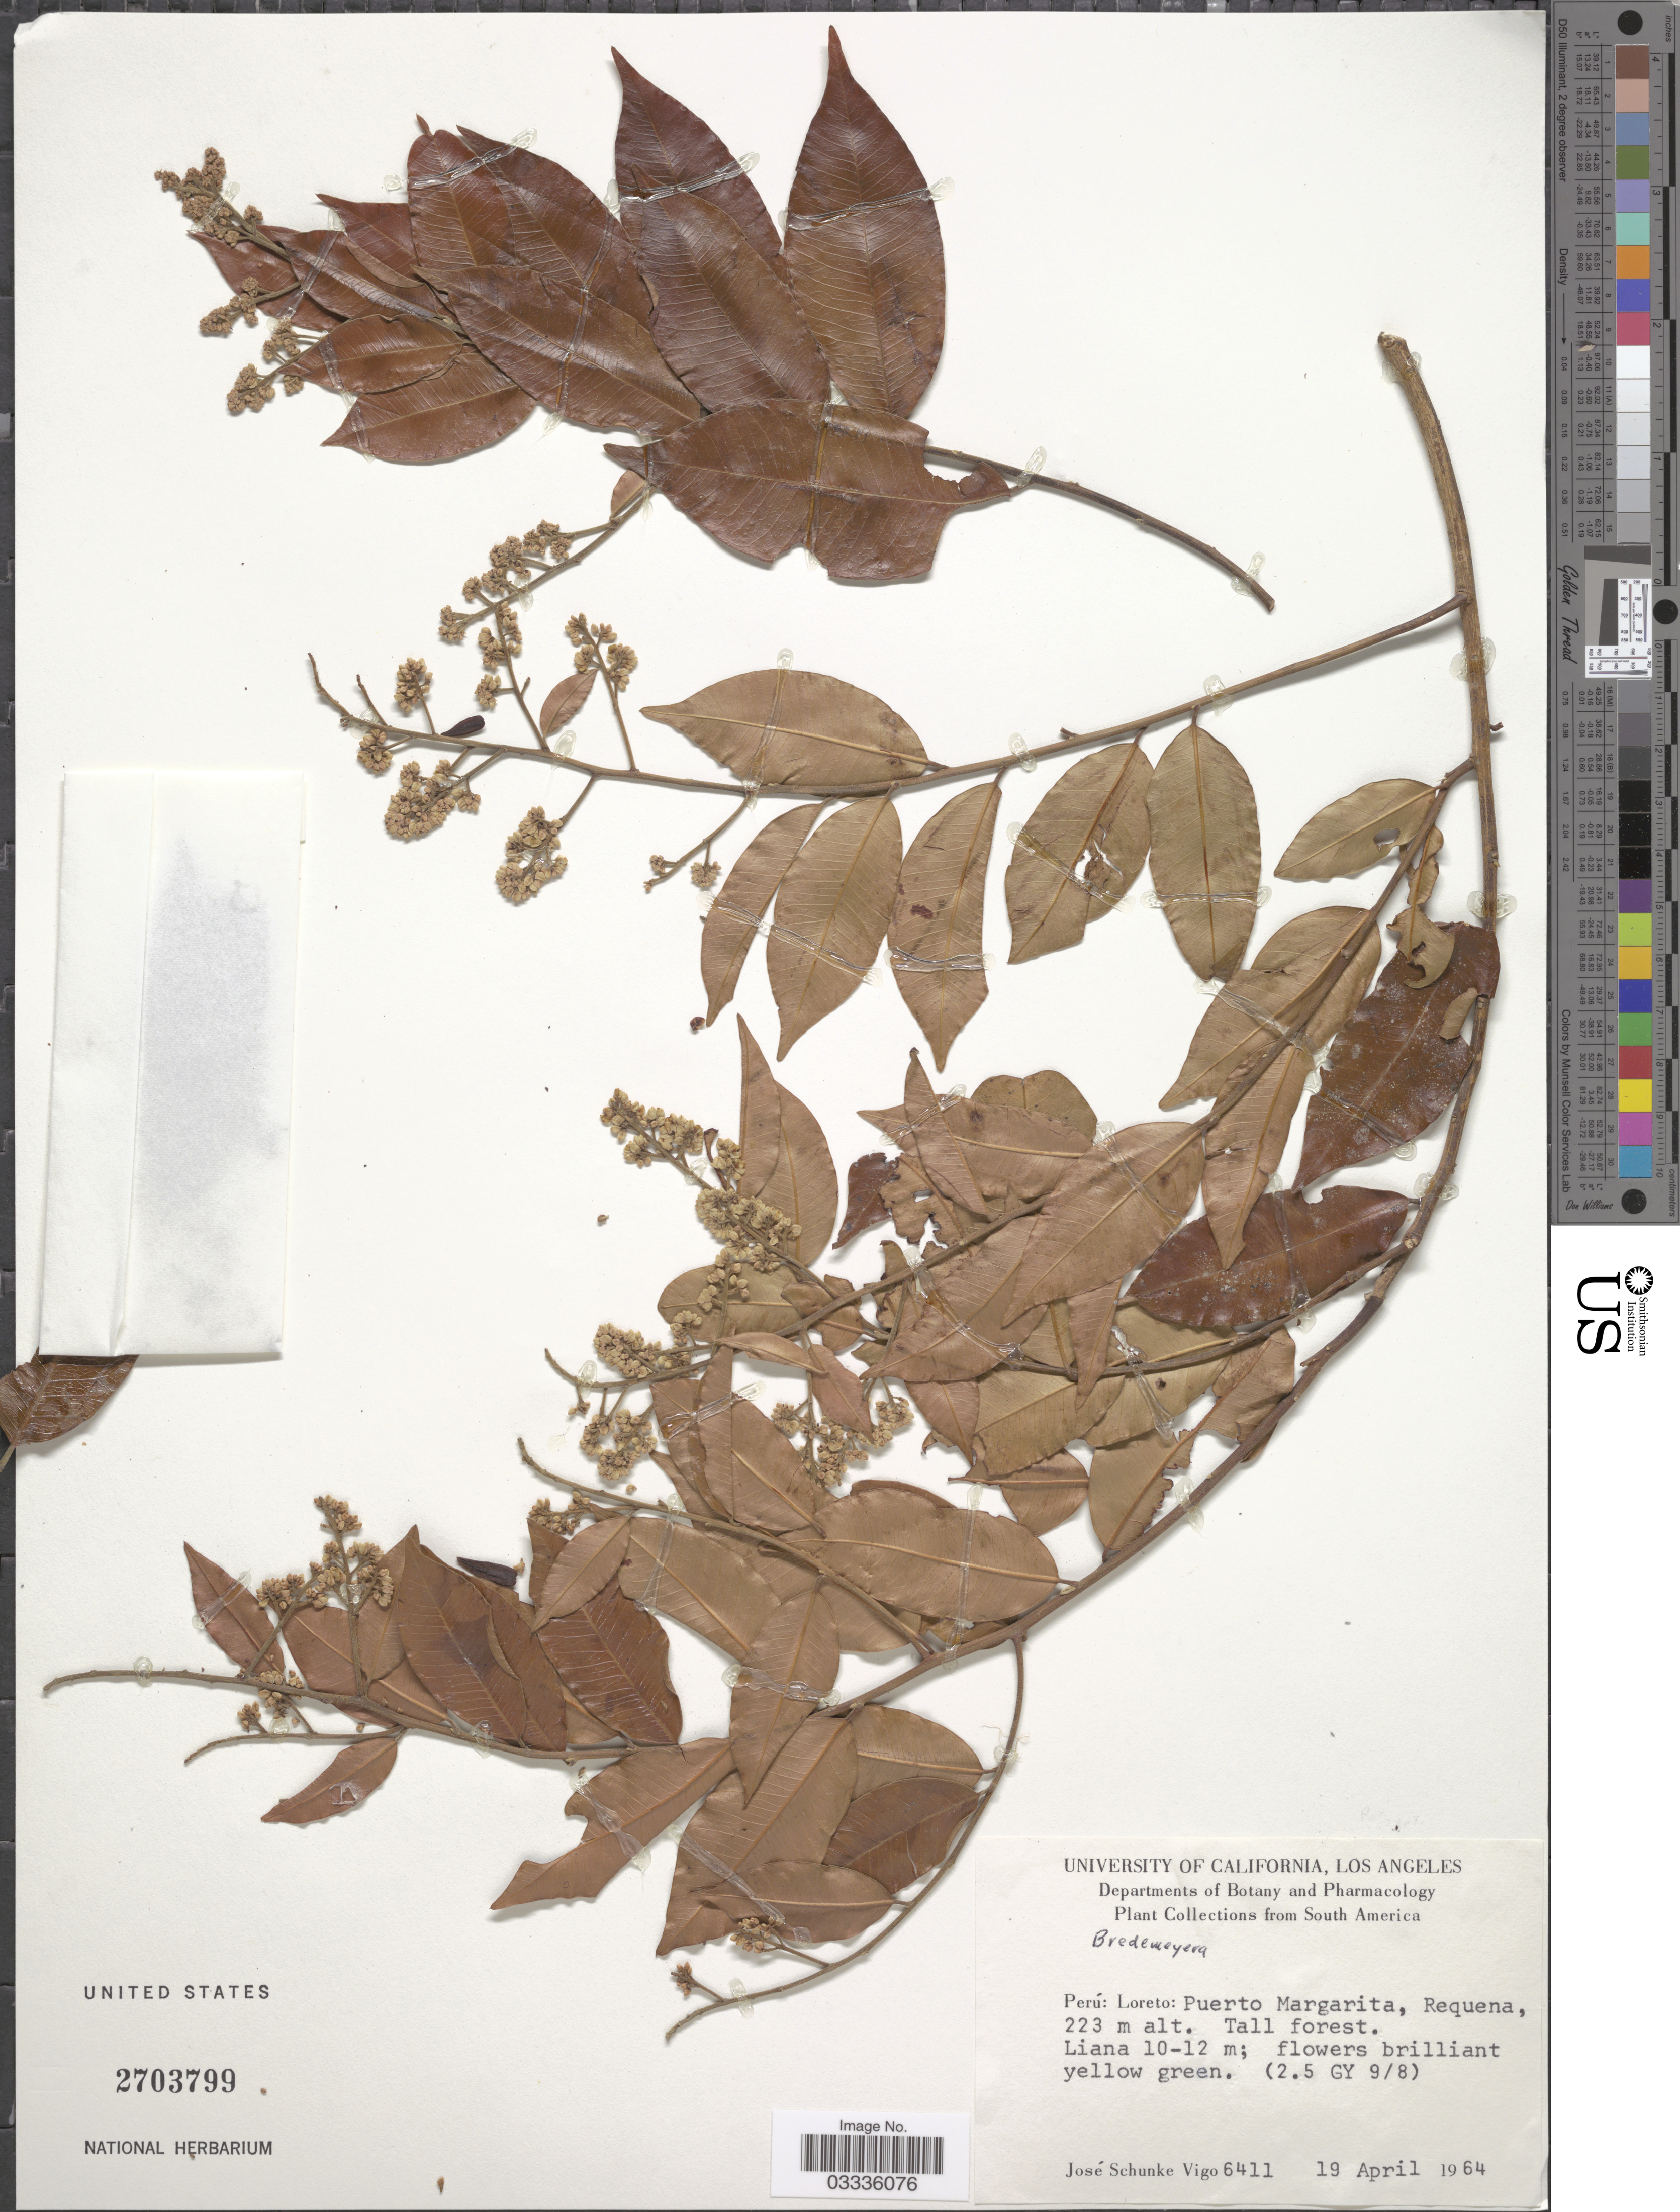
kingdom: Plantae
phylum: Tracheophyta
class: Magnoliopsida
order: Fabales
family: Polygalaceae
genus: Bredemeyera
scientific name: Bredemeyera sp.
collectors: J. Schunke Vigo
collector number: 6411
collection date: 1964-04-19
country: Peru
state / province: Loreto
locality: Puerto Margarita, Requena.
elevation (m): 223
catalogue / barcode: US 2703799